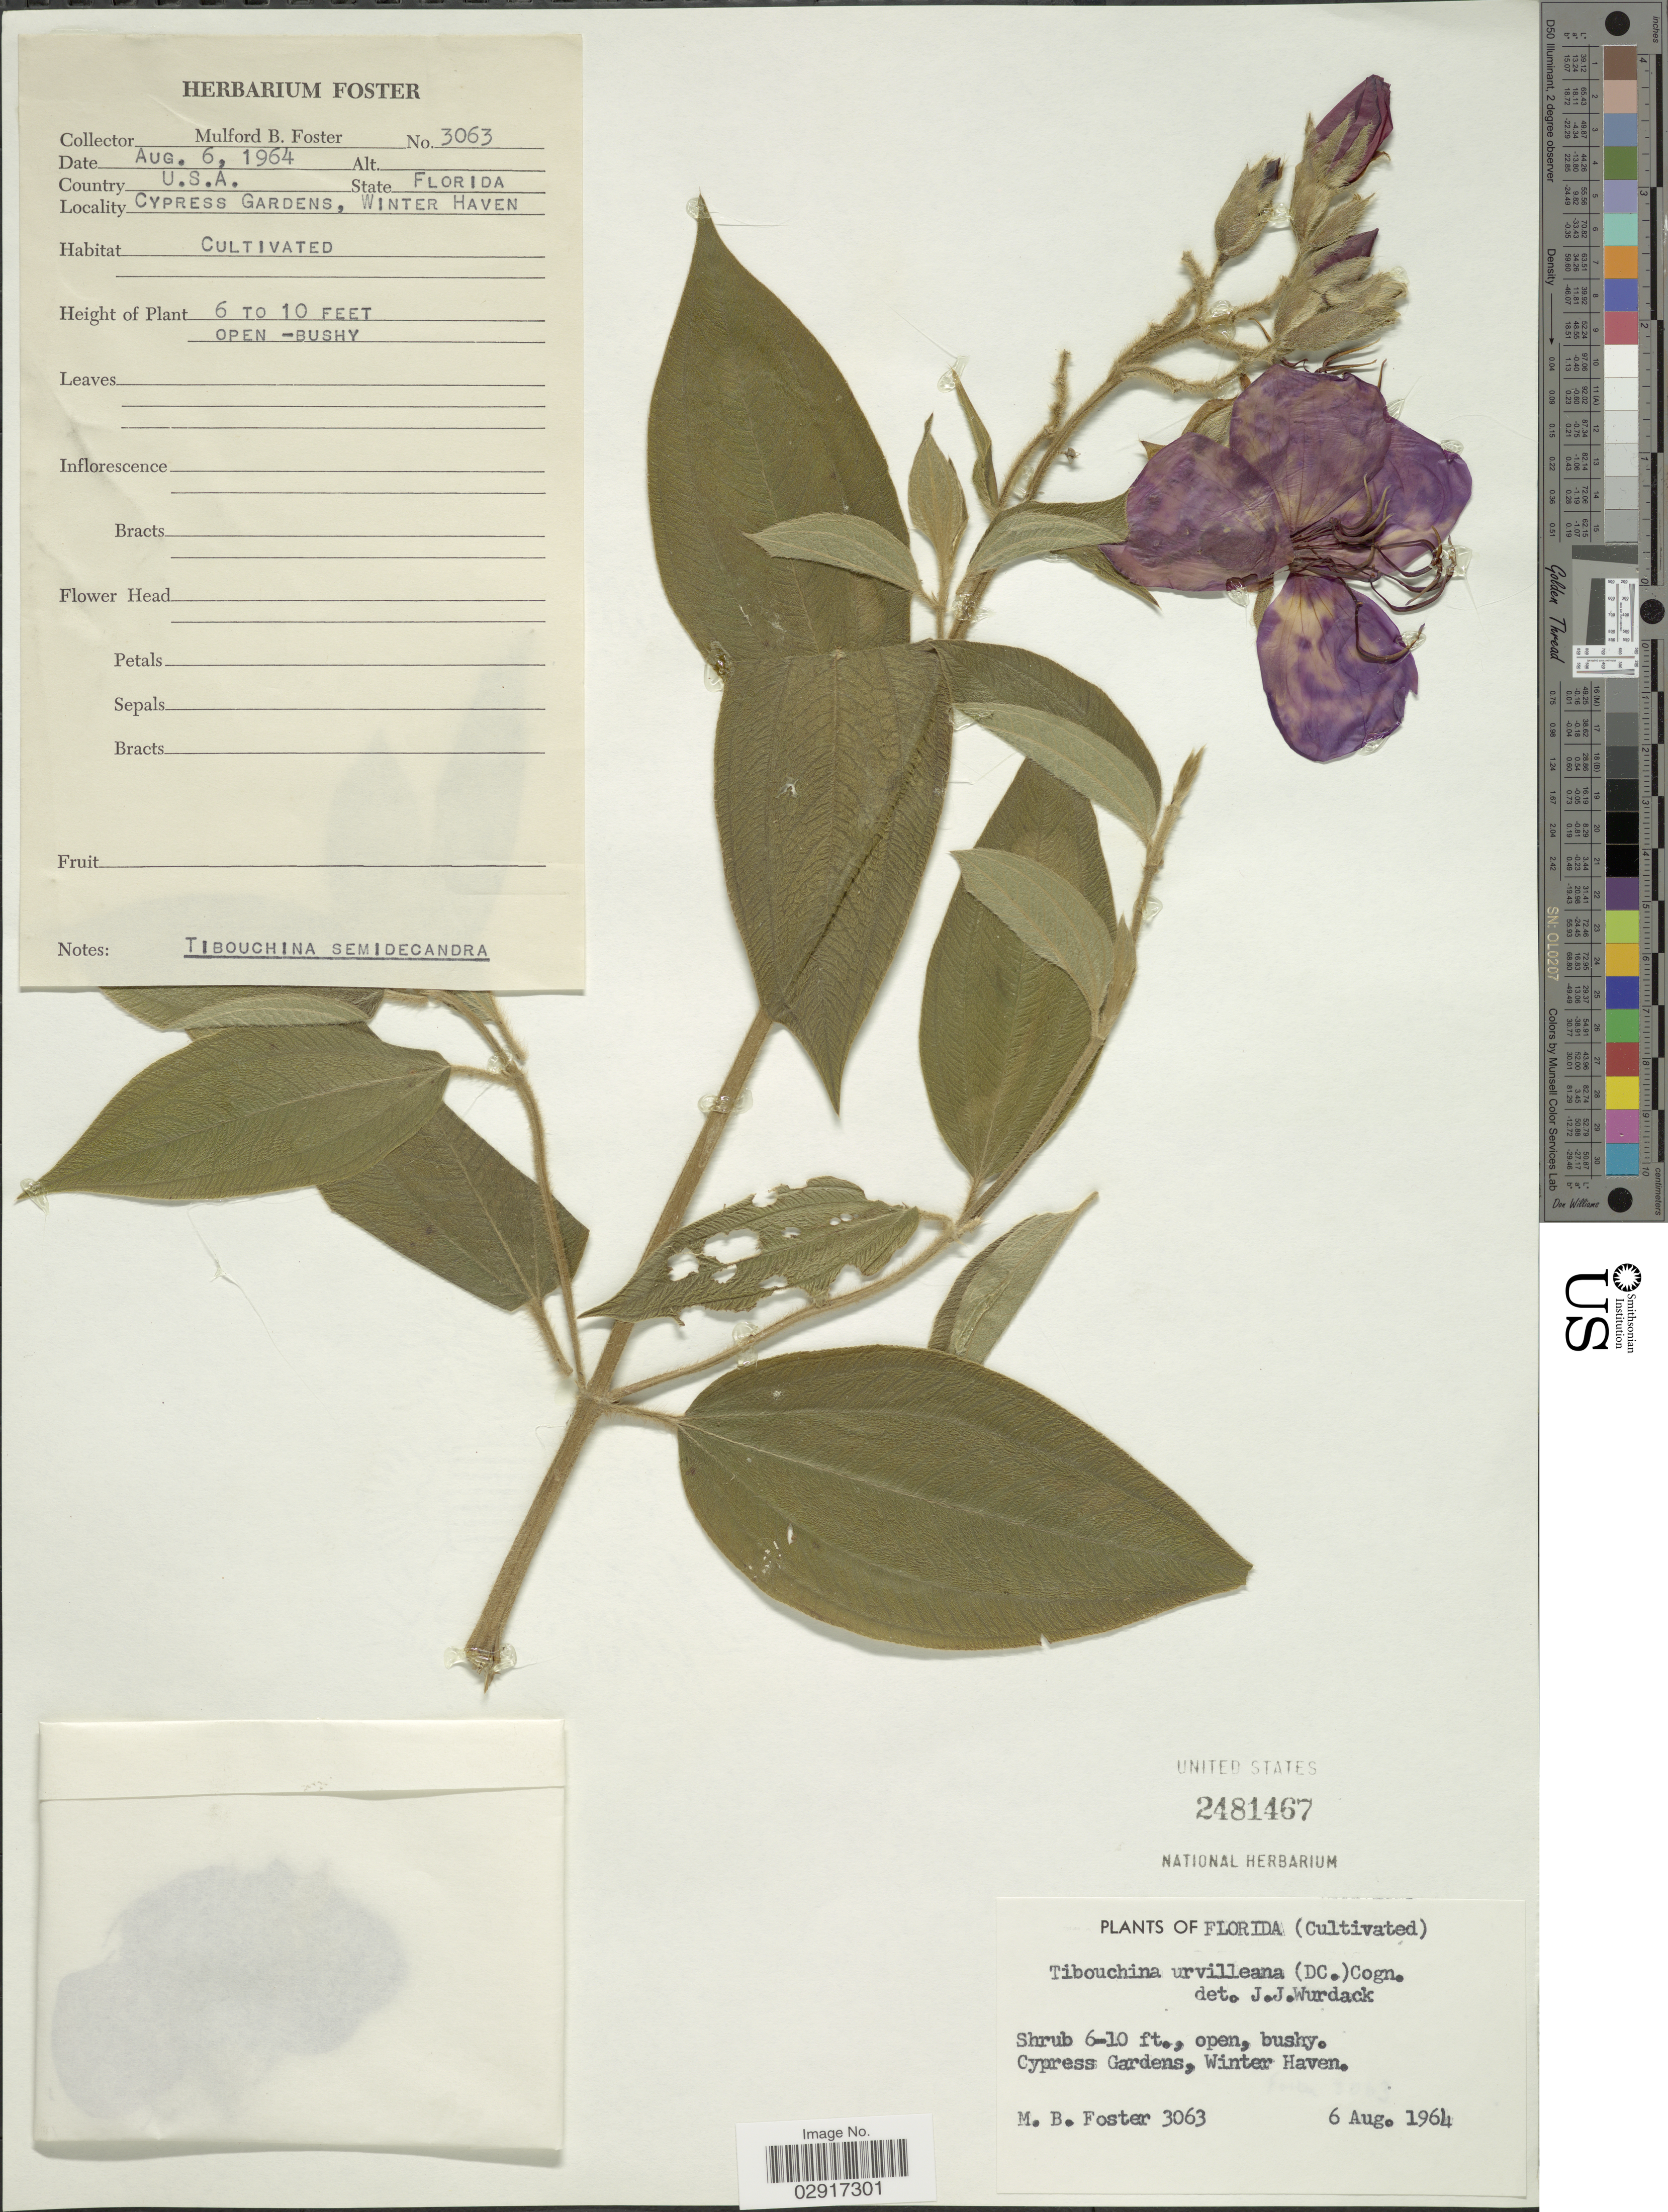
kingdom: Plantae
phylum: Tracheophyta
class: Magnoliopsida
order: Myrtales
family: Melastomataceae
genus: Pleroma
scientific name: Pleroma urvilleanum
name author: (DC.) P.J.F. Guim. & Michelang.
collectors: M. B. Foster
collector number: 3063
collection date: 1964-08-06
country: United States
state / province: Florida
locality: Cypress Gardens, Winter Haven.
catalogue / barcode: US 2481467